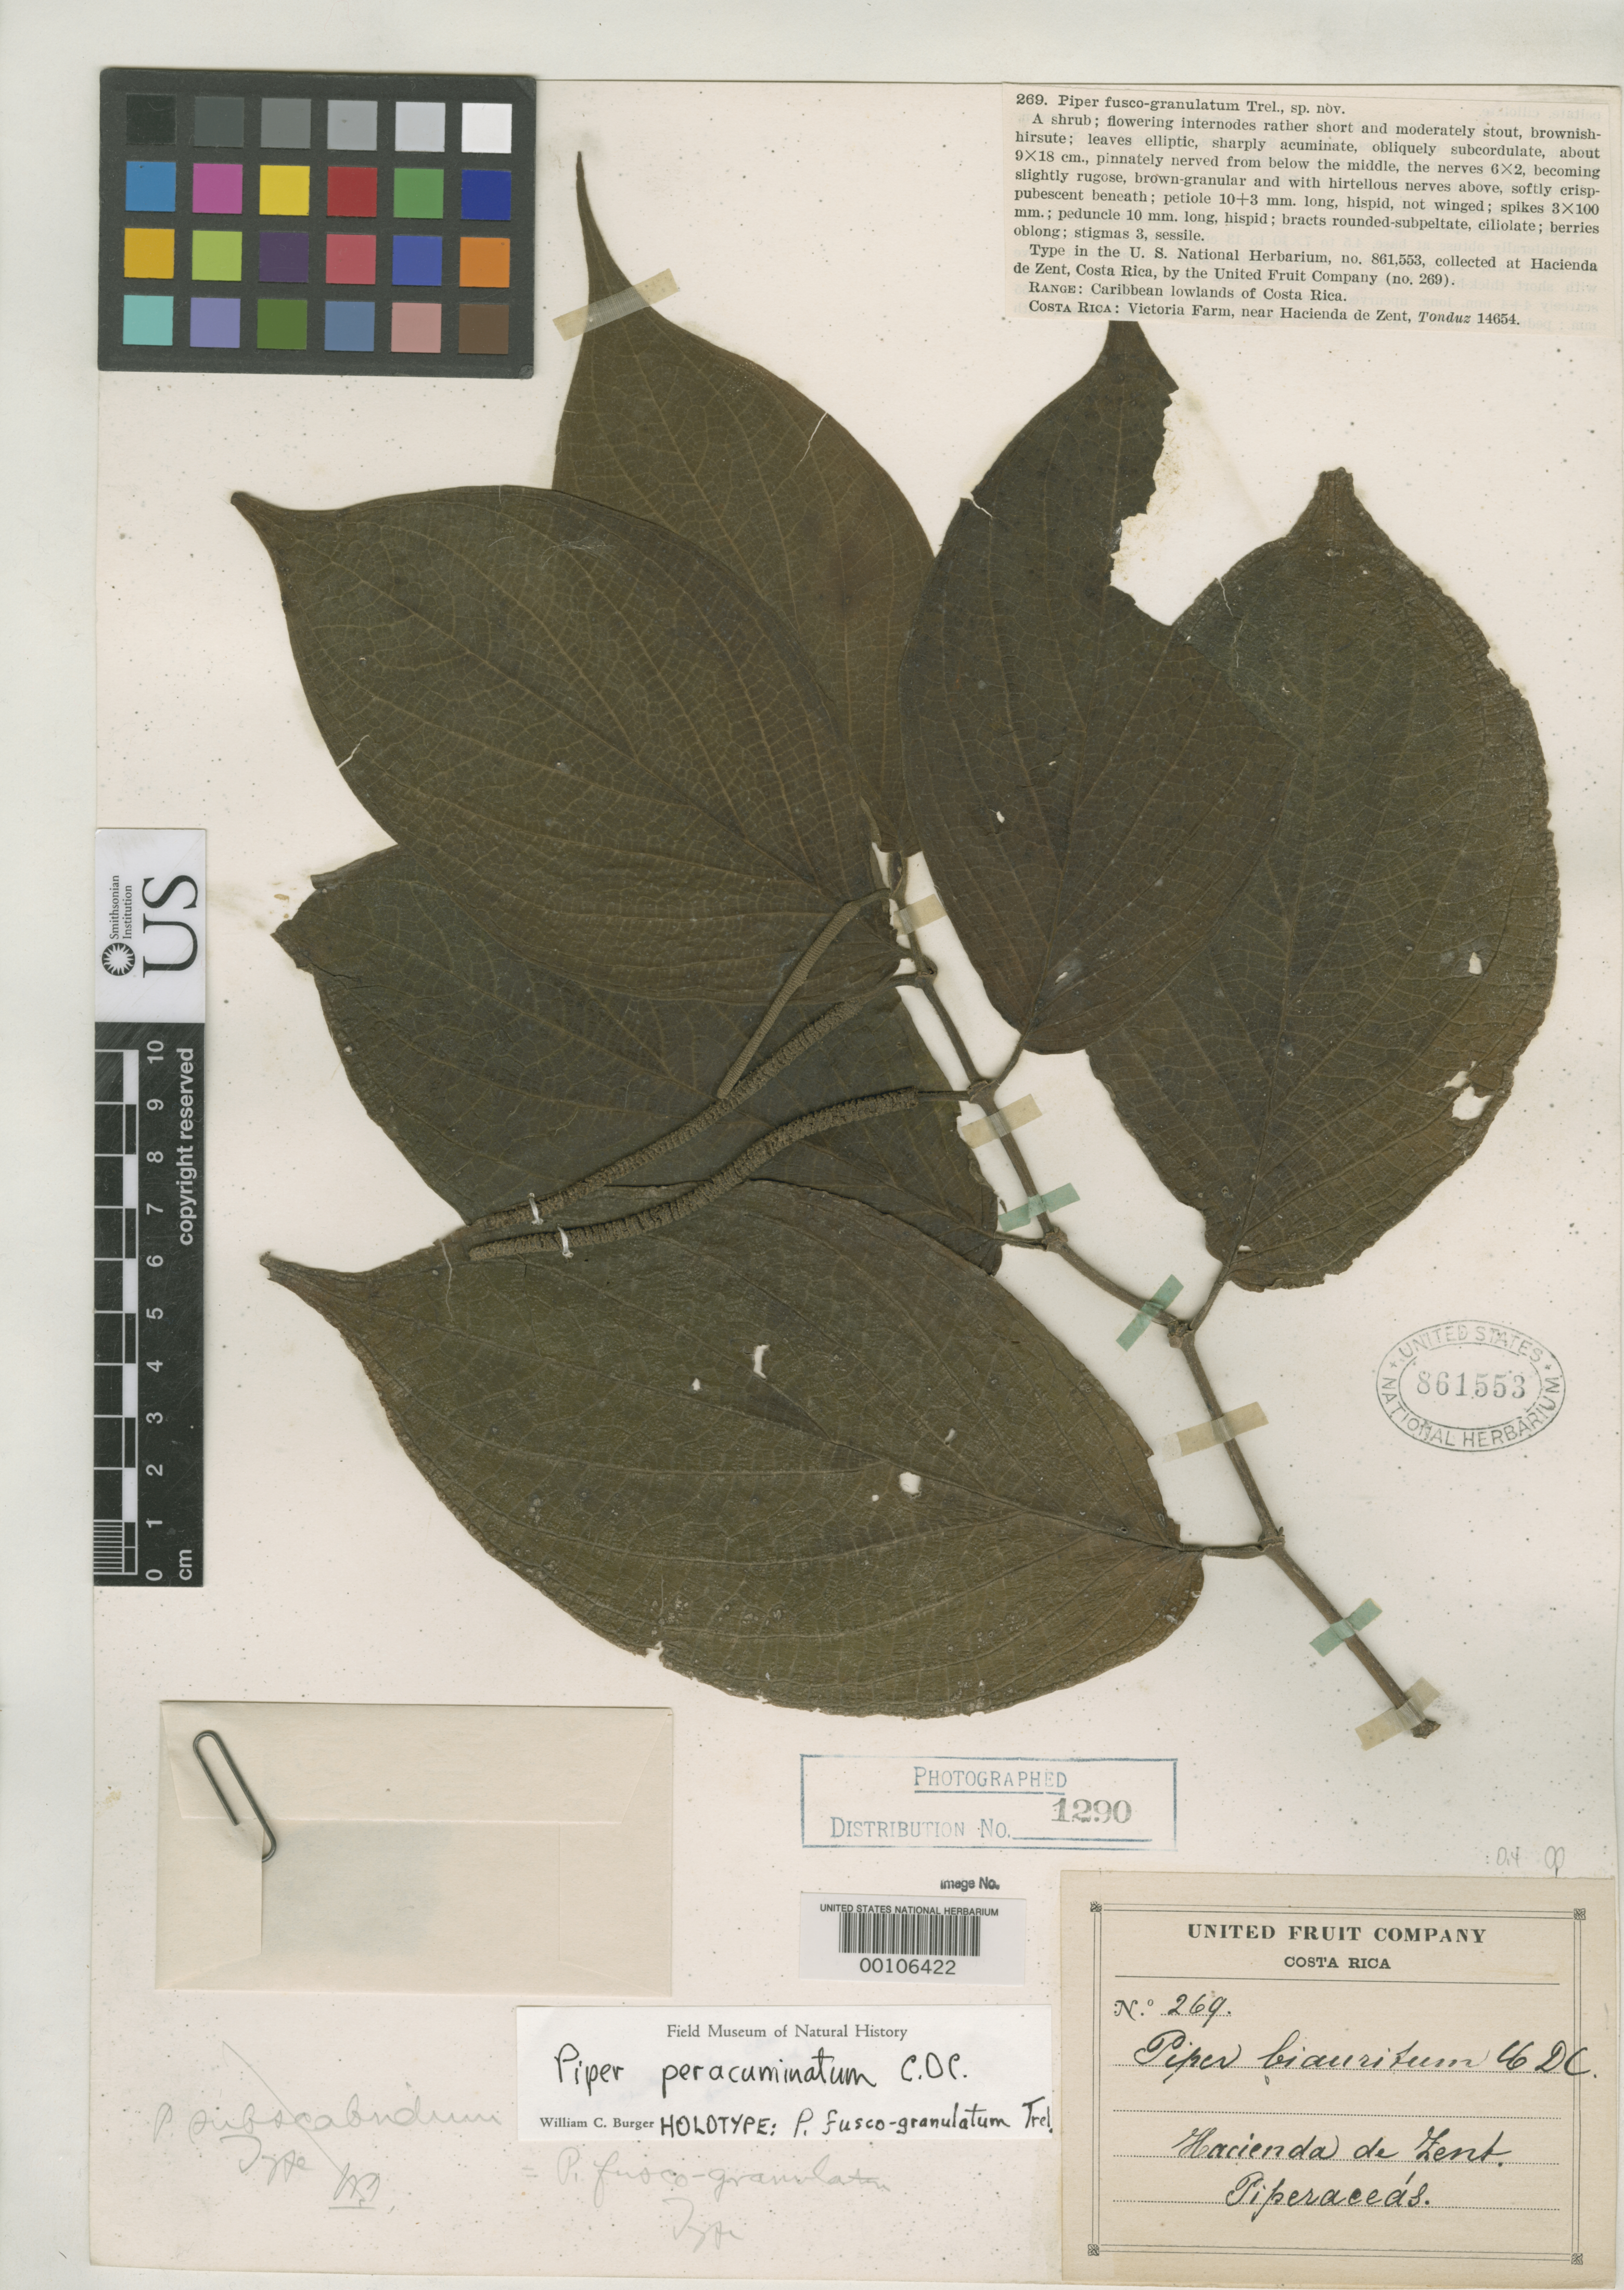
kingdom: Plantae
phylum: Tracheophyta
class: Magnoliopsida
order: Piperales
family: Piperaceae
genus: Piper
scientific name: Piper fusco-granulatum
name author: Trel.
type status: Holotype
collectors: United Fruit Co.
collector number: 269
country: Costa Rica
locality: Hacienda de Zent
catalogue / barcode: US 861553